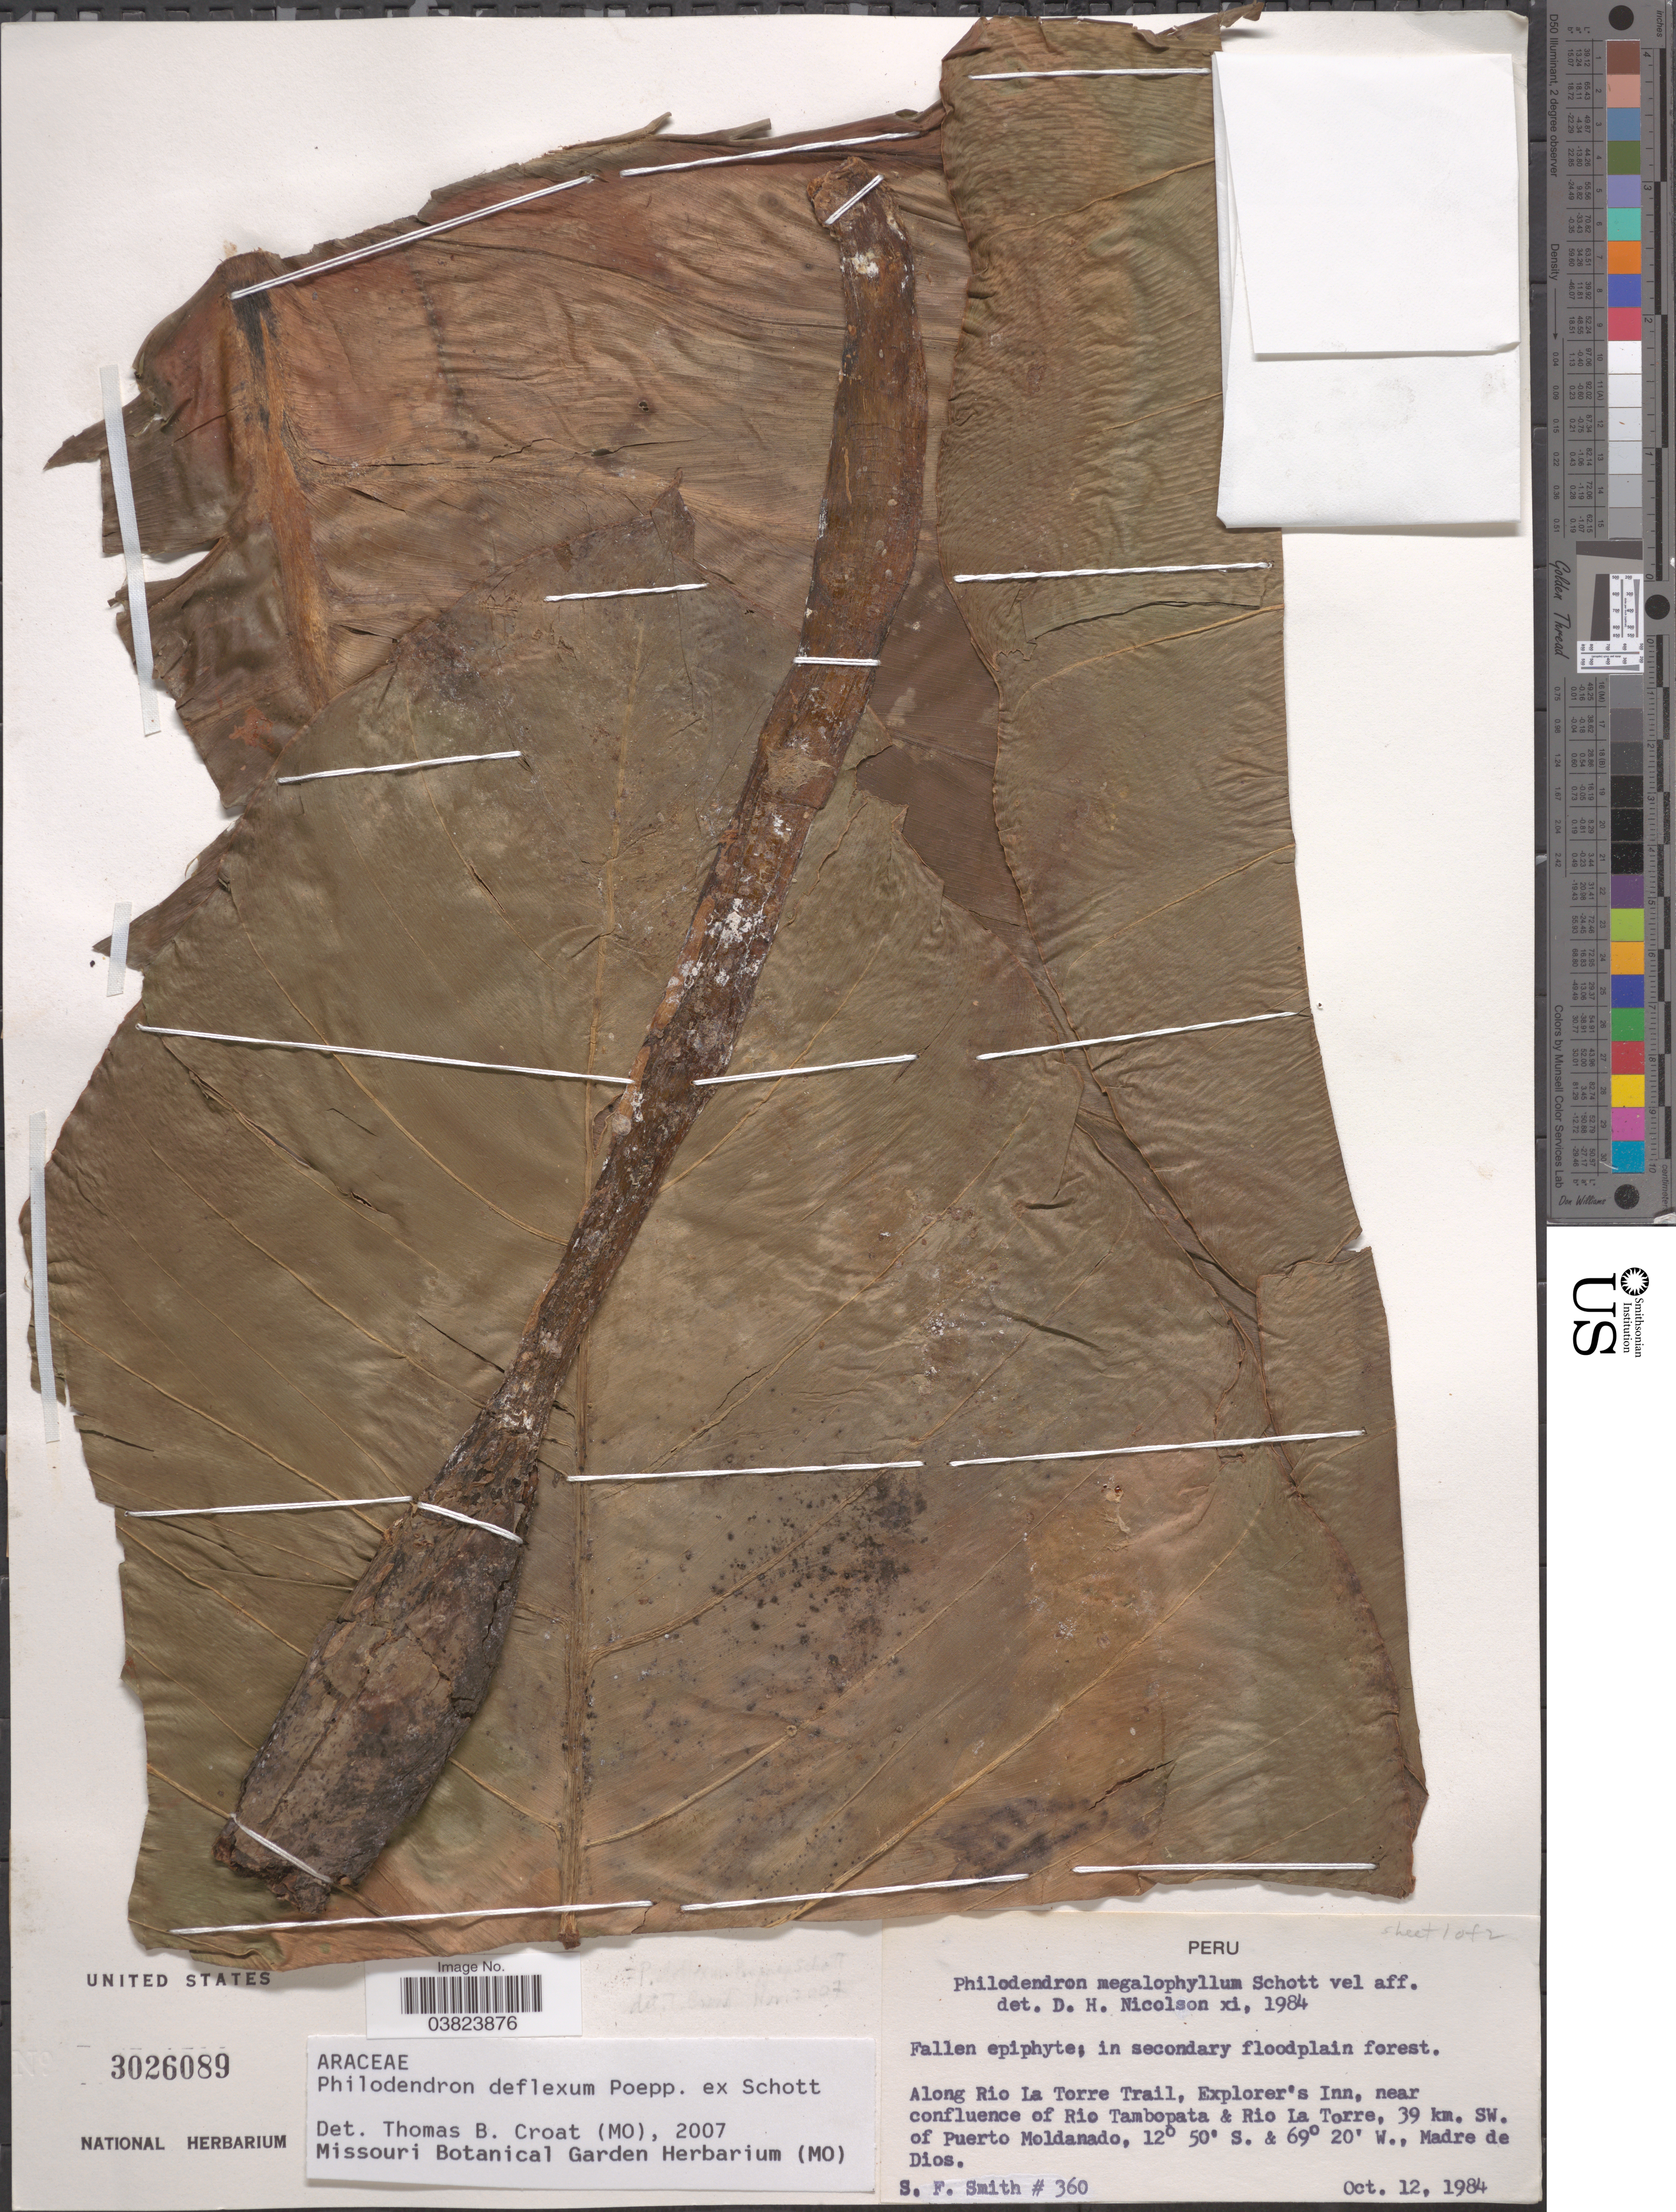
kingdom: Plantae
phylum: Tracheophyta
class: Liliopsida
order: Alismatales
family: Araceae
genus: Philodendron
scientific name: Philodendron deflexum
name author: Poepp. ex Schott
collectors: S.F. Smith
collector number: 360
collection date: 1984-10-12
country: Peru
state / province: Madre de Dios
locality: Along Rio La Torre Trail, Explorer's Inn, near confluence of Rio Tambopata & Rio La Torre, 39 km, SW. of Puerto Moldonado.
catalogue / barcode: US 3026089